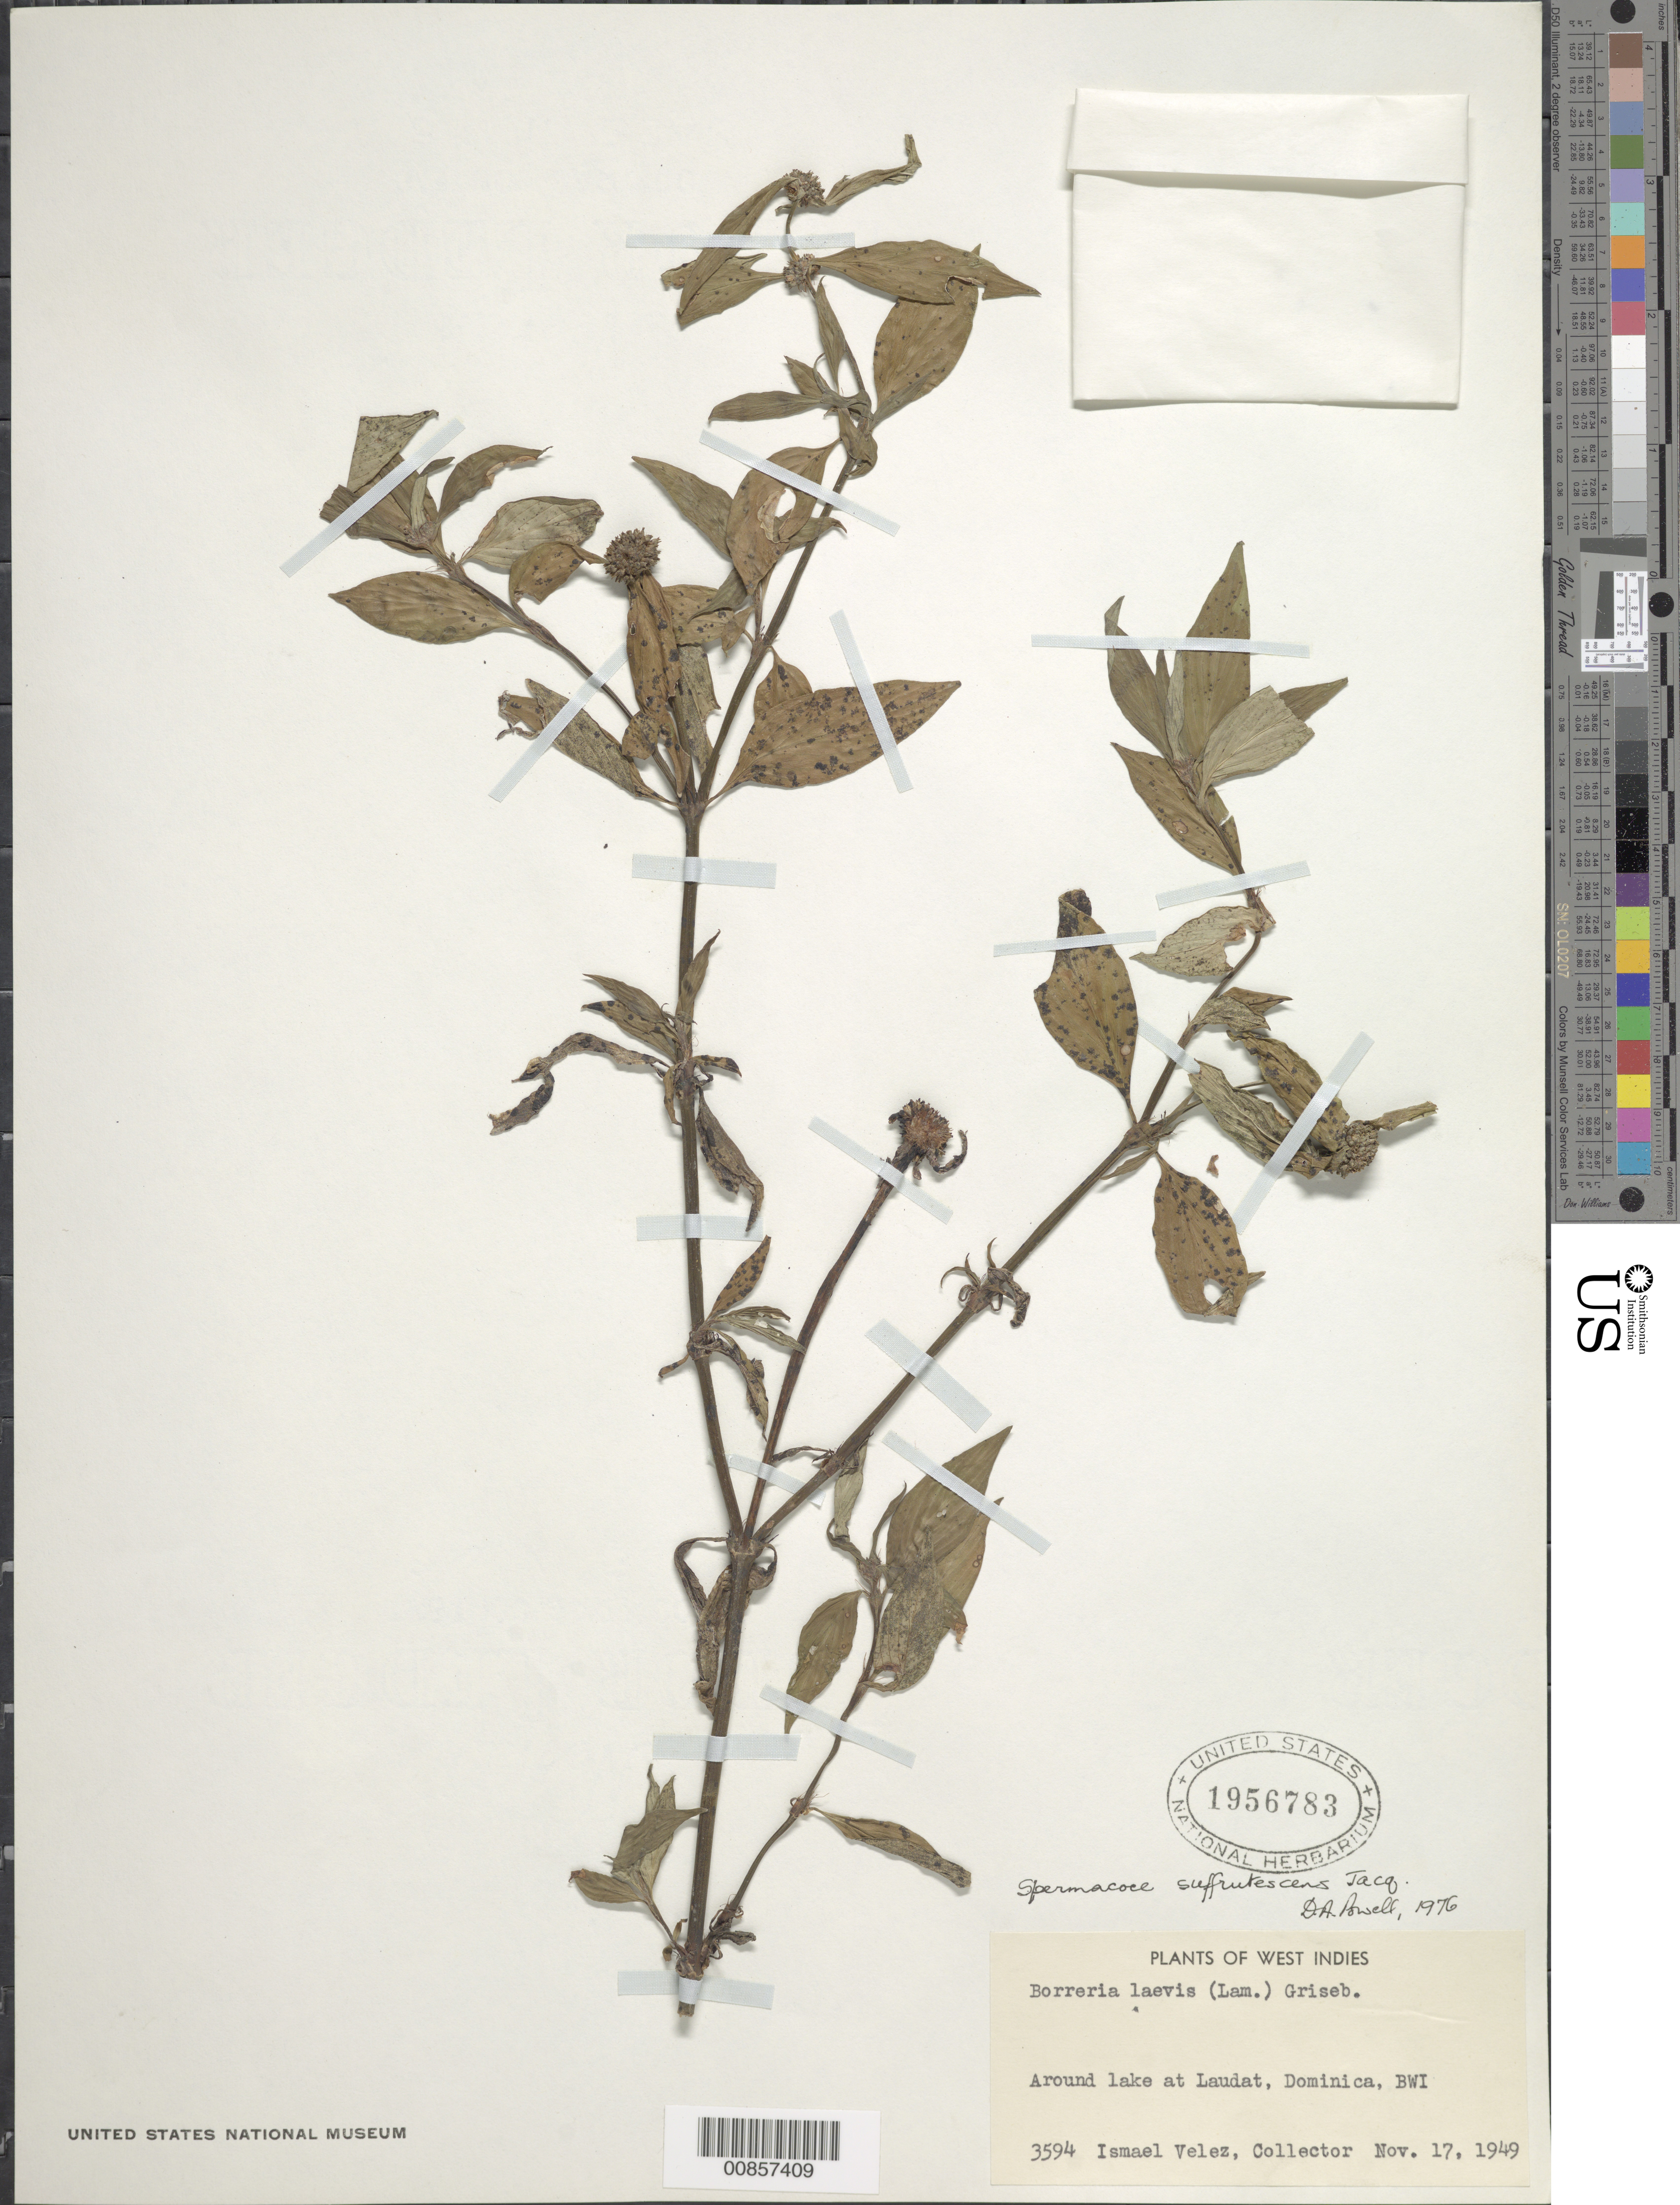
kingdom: Plantae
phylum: Tracheophyta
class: Magnoliopsida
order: Gentianales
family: Rubiaceae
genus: Spermacoce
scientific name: Spermacoce remota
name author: Lam.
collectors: I. Vélez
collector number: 3594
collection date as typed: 17 Nov 1949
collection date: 1949-11-17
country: Dominica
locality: Around lake at Laudat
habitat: Around lake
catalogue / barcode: US 1956783